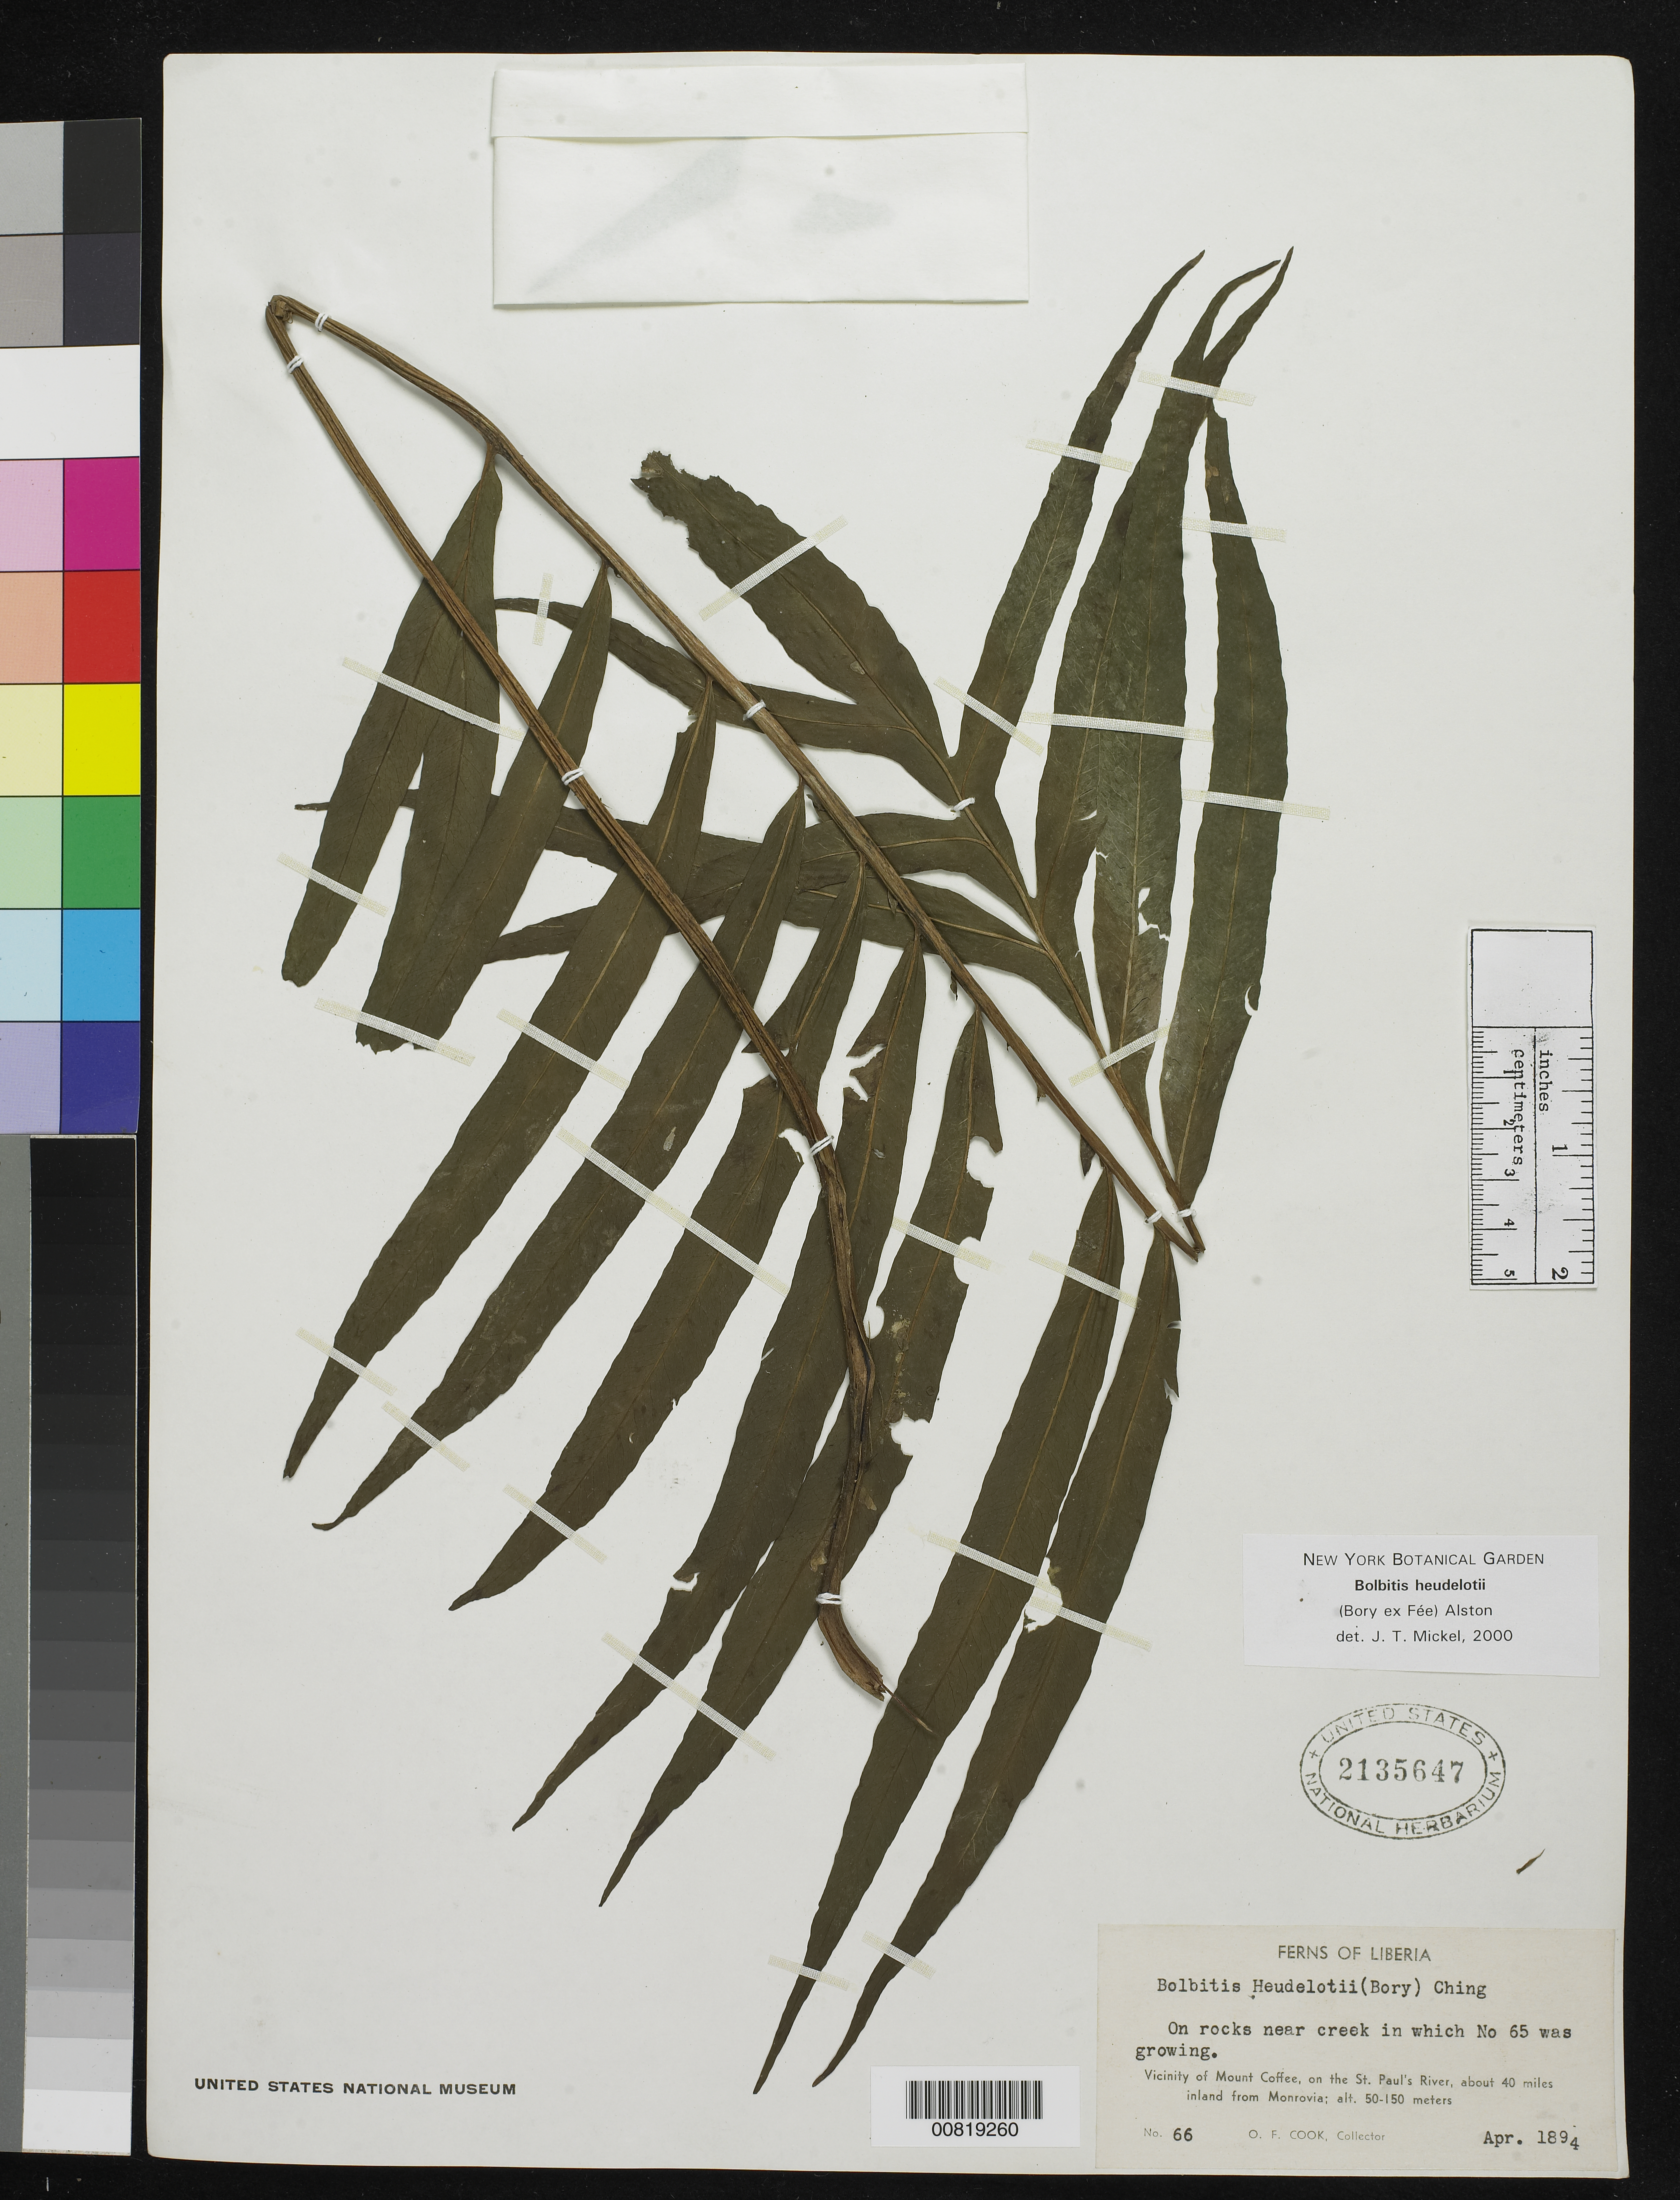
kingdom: Plantae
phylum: Tracheophyta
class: Polypodiopsida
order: Polypodiales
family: Dryopteridaceae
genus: Bolbitis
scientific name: Bolbitis heudelotii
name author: (Bory ex Fée) Alston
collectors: O. F. Cook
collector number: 66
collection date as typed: Apr 1894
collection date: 1894-04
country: Liberia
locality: Vicinity of Mt. Coffee, on the St. Paul's River, about 40 miles inland from Monrovia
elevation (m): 50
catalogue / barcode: US 2135647